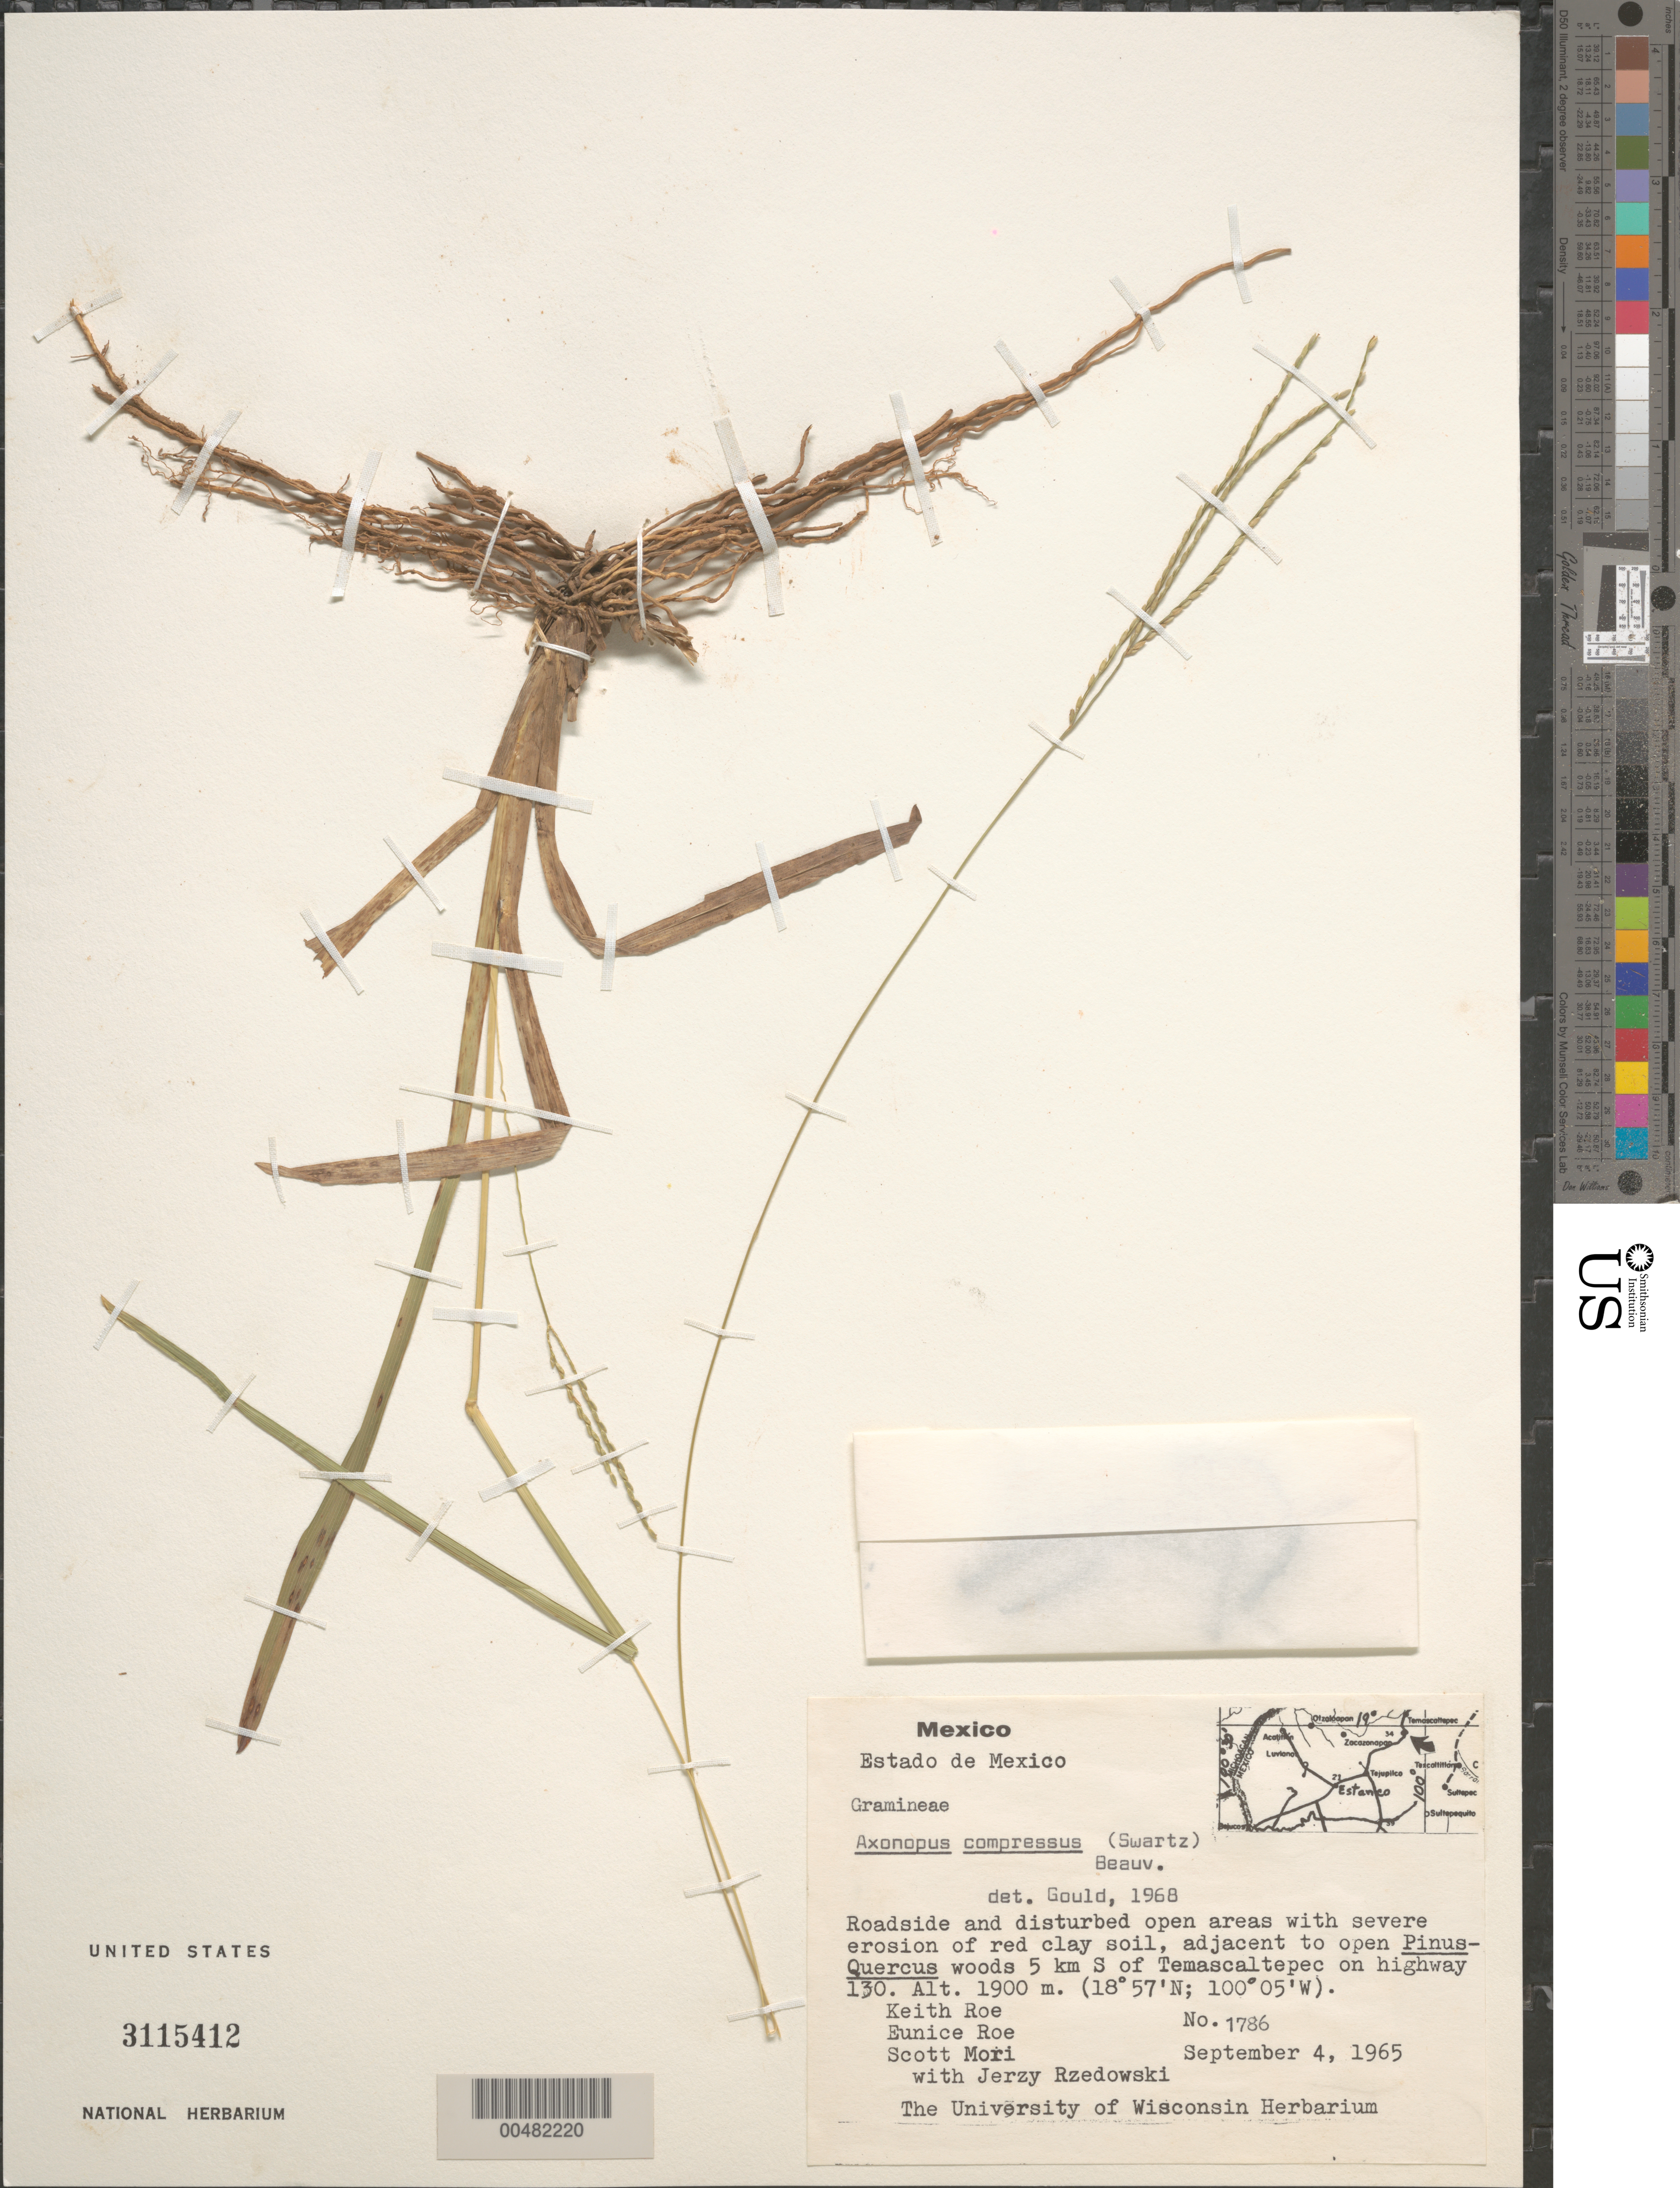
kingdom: Plantae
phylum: Tracheophyta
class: Liliopsida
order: Poales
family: Poaceae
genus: Axonopus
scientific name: Axonopus compressus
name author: (Sw.) P. Beauv.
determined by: Gould, F. W.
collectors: K. E. Roe, E. Roe, S. Mori & J. Rzedowski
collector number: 1786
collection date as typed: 4 Sep 1965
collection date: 1965-09-04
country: Mexico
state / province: México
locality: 5 km S of Temascaltepec on highway 130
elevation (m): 1900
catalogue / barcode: US 3115412